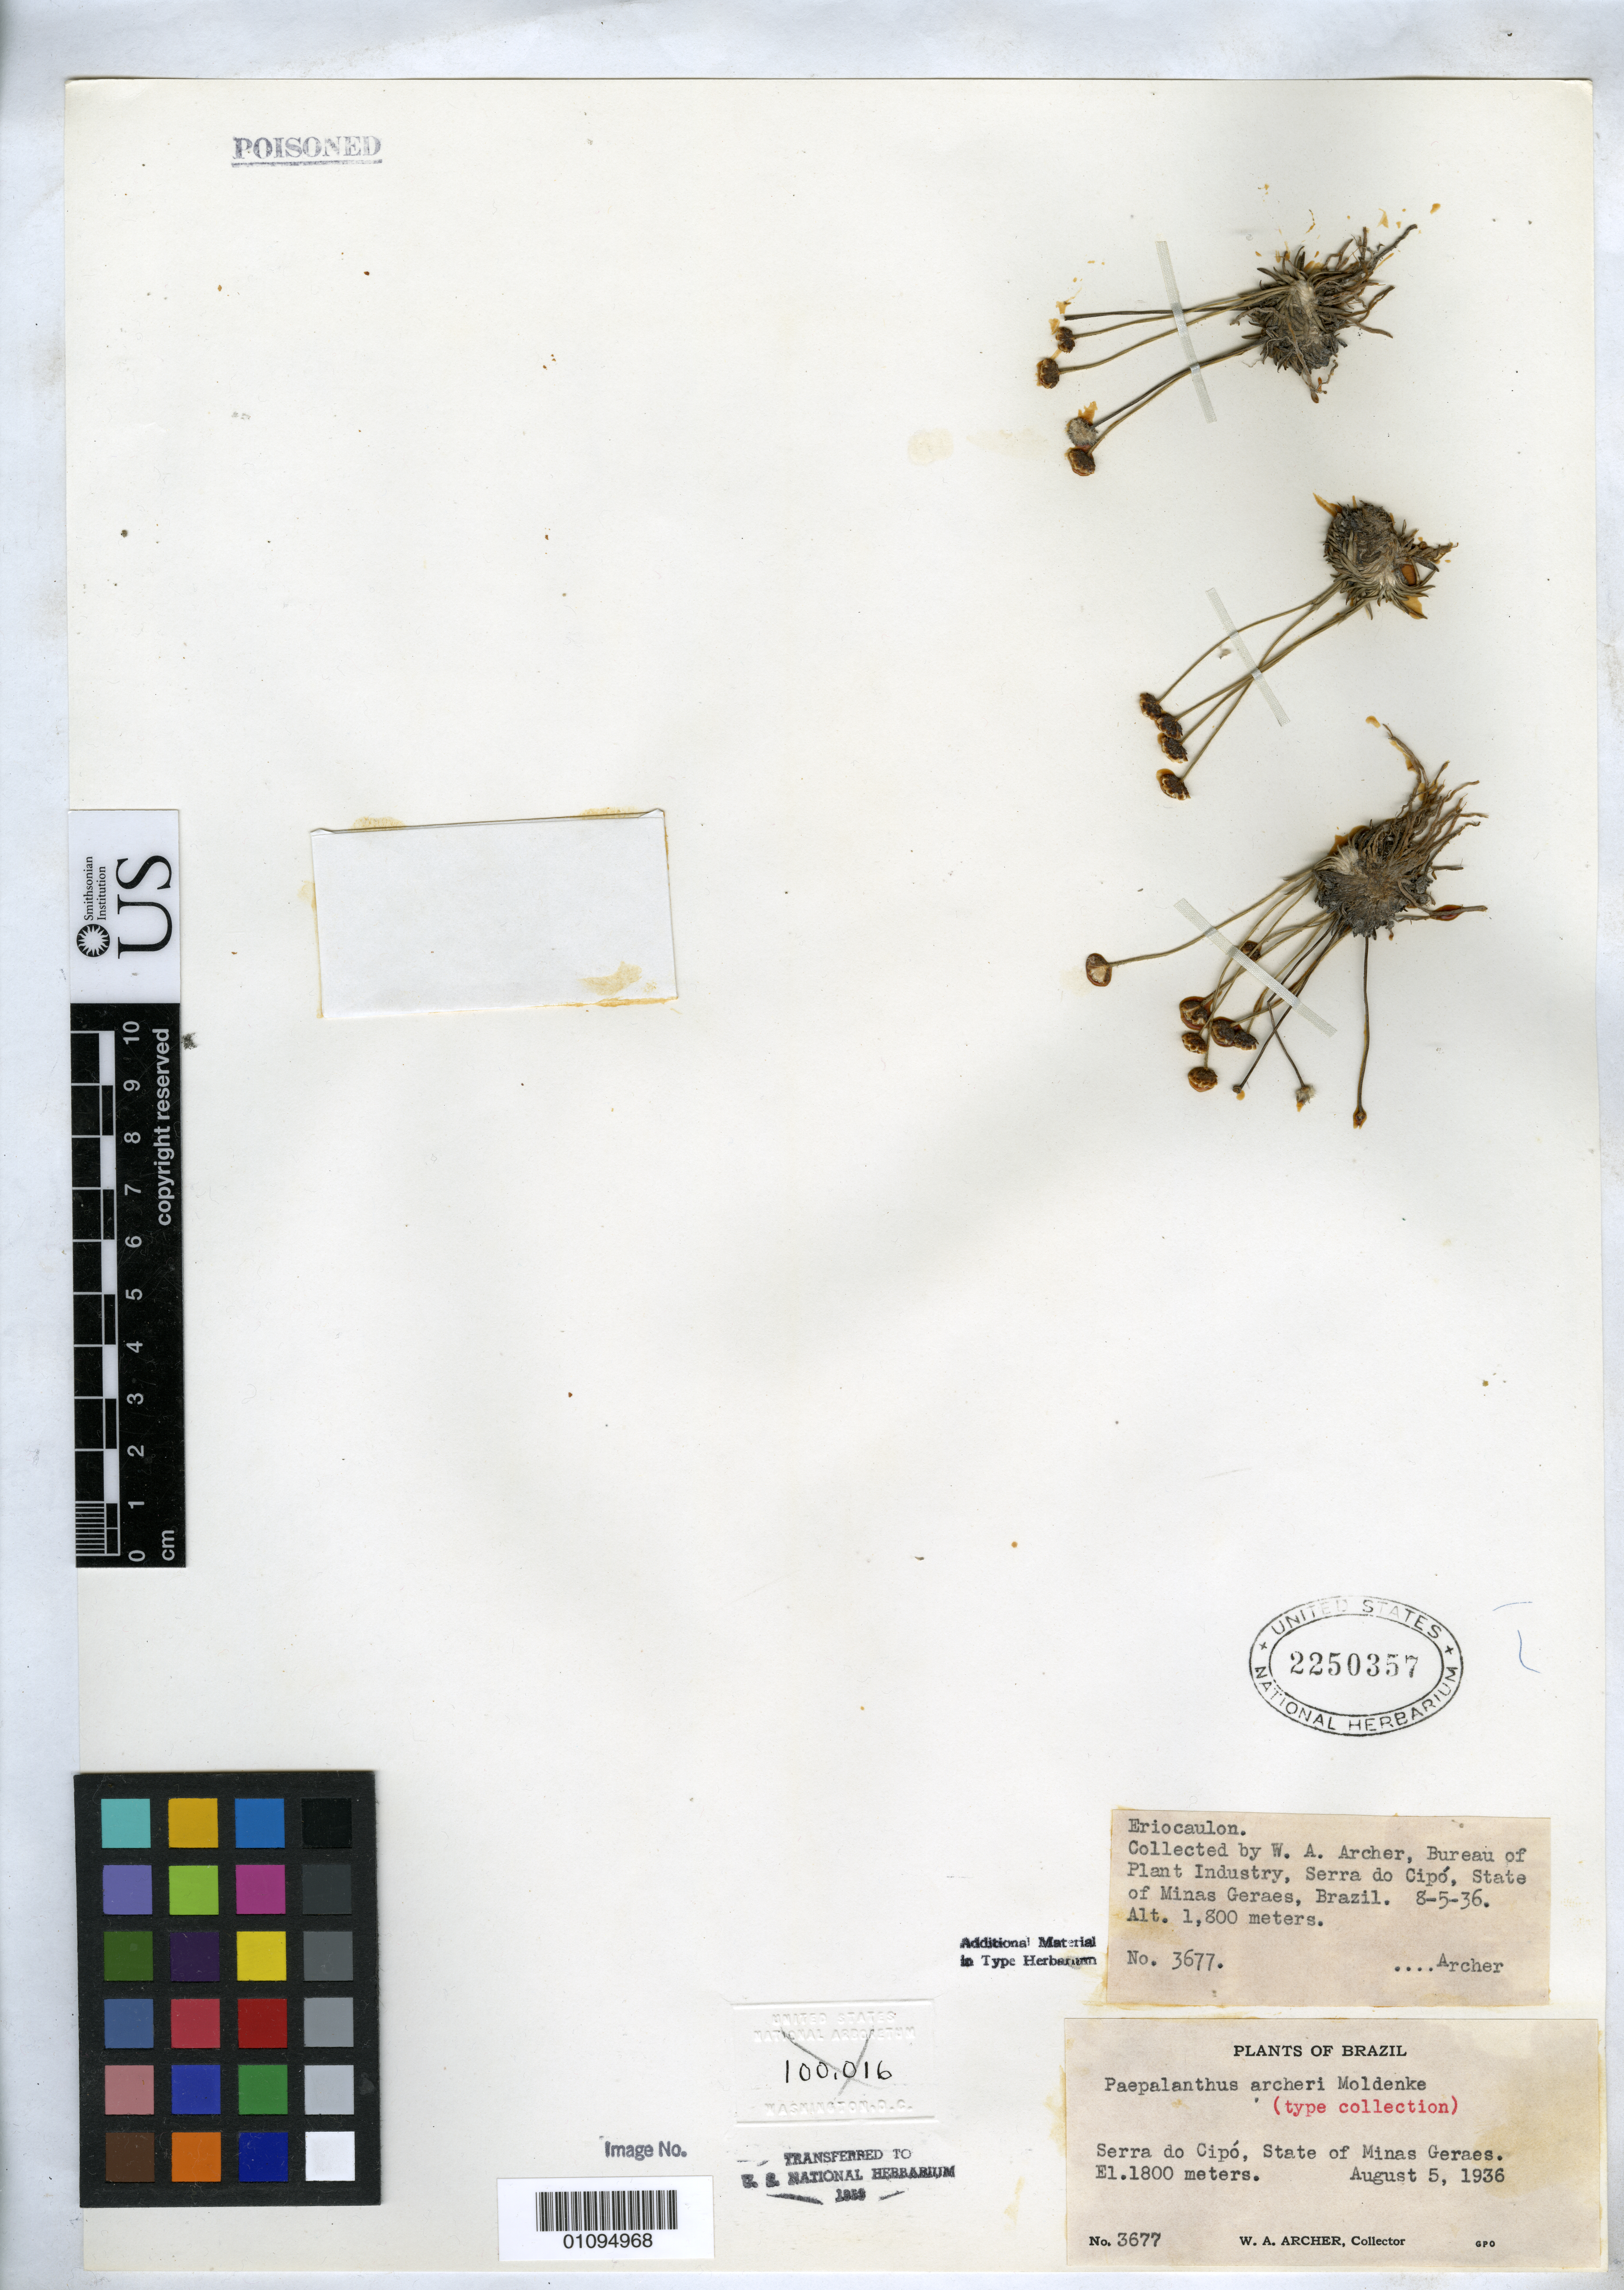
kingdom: Plantae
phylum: Tracheophyta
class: Liliopsida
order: Poales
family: Eriocaulaceae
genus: Paepalanthus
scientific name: Paepalanthus archeri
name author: Moldenke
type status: Isotype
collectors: W. A. Archer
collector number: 3677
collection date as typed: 05 Aug 1936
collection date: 1936-08-05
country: Brazil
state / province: Minas Gerais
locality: Serra do Cipo.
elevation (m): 1800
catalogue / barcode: US 2250357